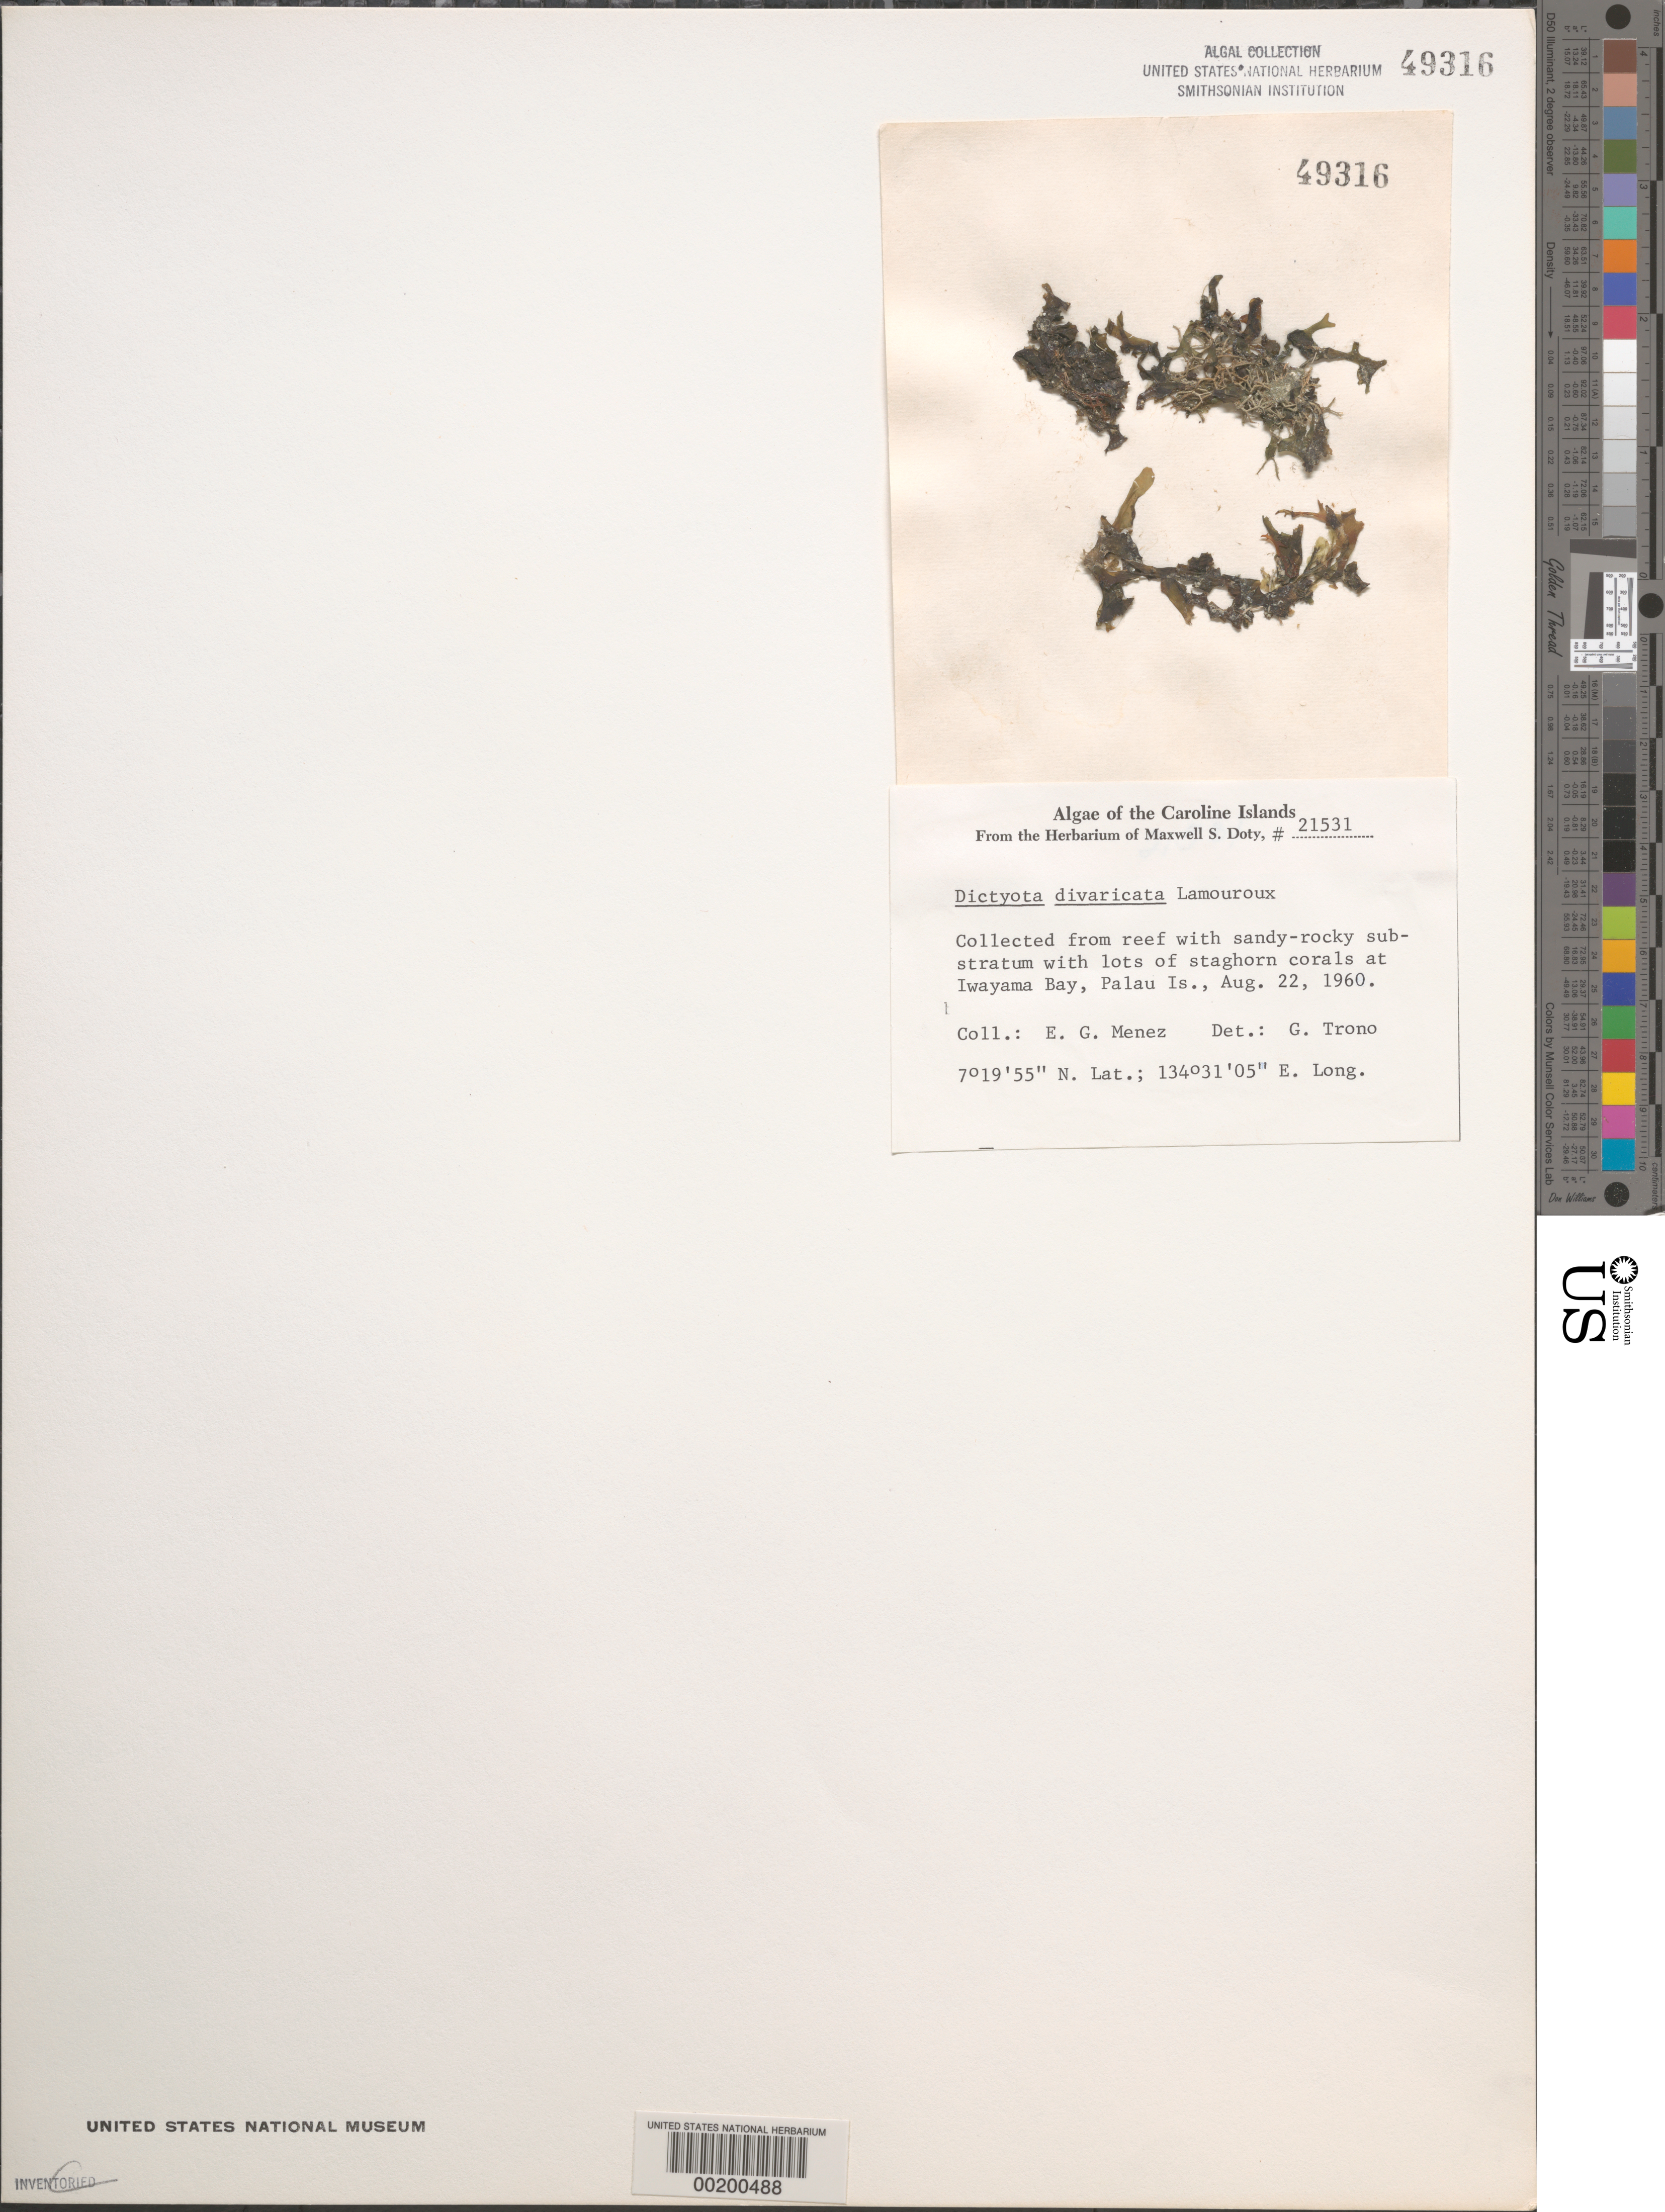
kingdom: Chromista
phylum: Ochrophyta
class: Phaeophyceae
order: Dictyotales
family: Dictyotaceae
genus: Dictyota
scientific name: Dictyota divaricata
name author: J.V.Lamouroux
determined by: Trono, Gavino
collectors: Meñez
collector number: MSD 21531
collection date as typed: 22 Aug 1960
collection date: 1960-08-22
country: Palau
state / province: Koror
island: Oreor (Koror)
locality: Iwayama Bay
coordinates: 7 19' 55" N, 134 31' 05" E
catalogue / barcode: US 49316